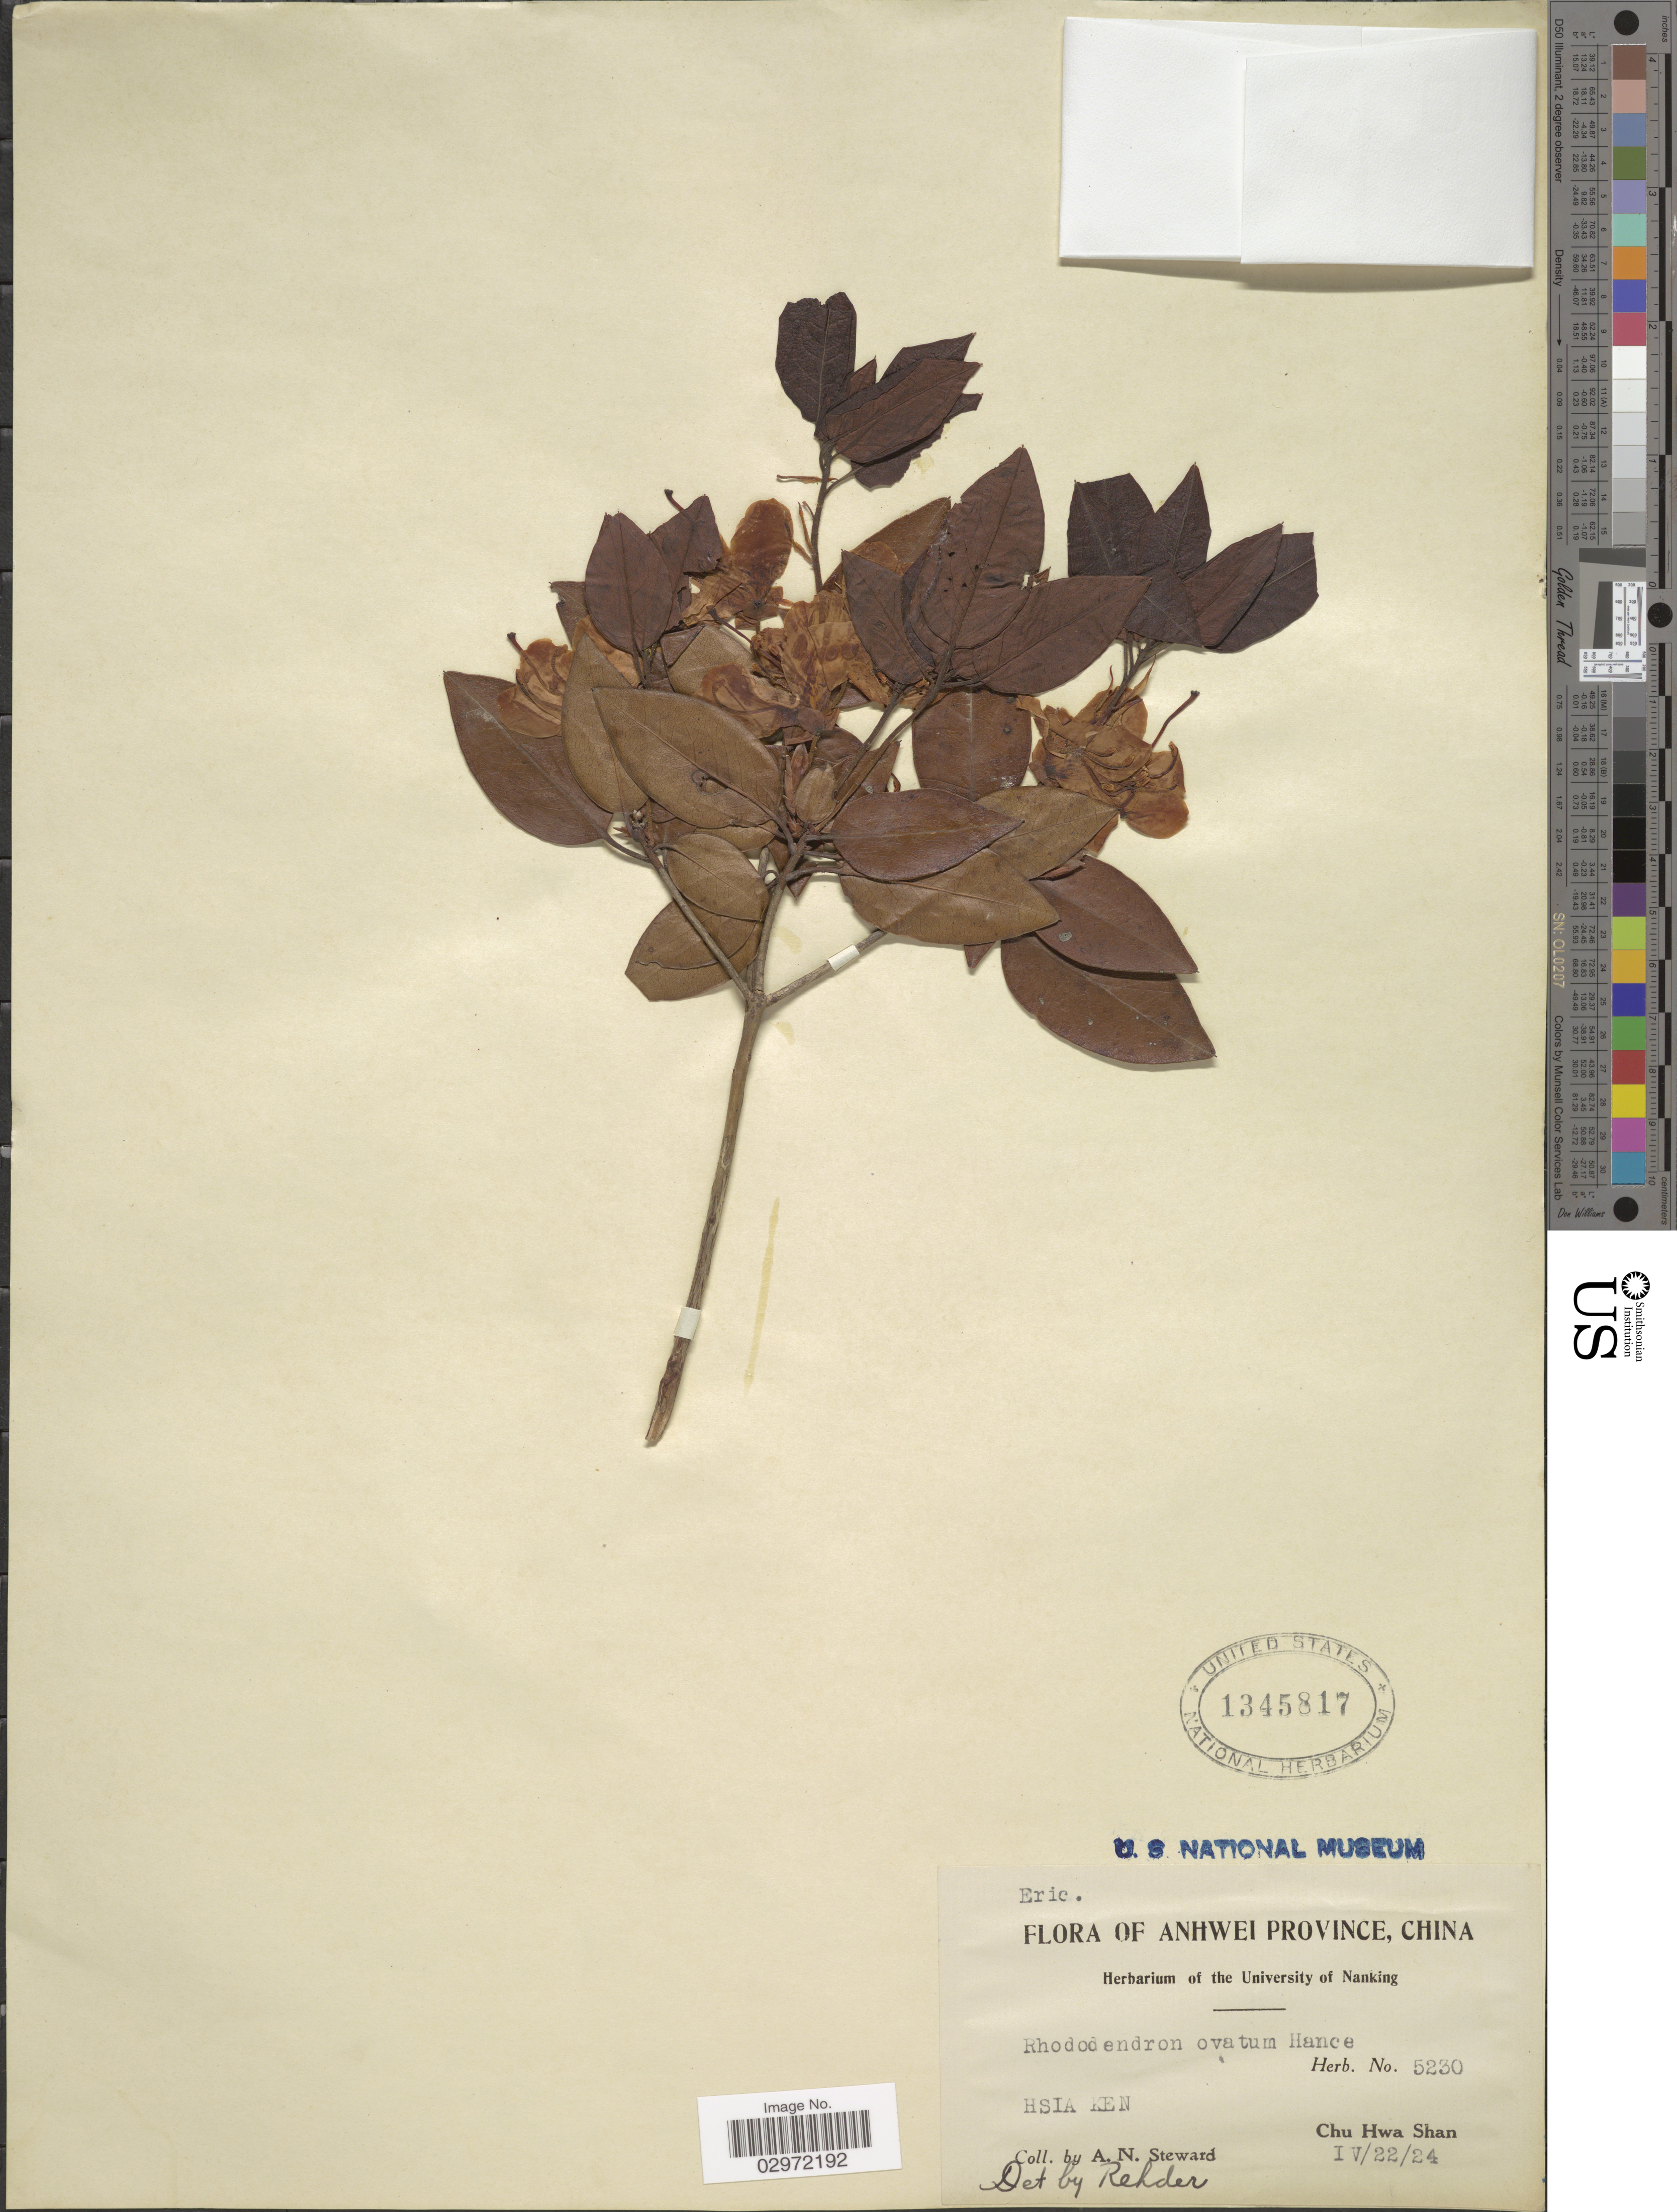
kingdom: Plantae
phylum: Tracheophyta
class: Magnoliopsida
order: Ericales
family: Ericaceae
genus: Rhododendron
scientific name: Rhododendron ovatum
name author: (Lindl.) Planch. ex Maxim.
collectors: A. N. Steward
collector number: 5230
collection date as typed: Transcribed d/m/y: 22/4/24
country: China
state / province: Anhui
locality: Nahwei Province. Hsia Ken. Chu Hwa Shan.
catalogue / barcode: US 1345817